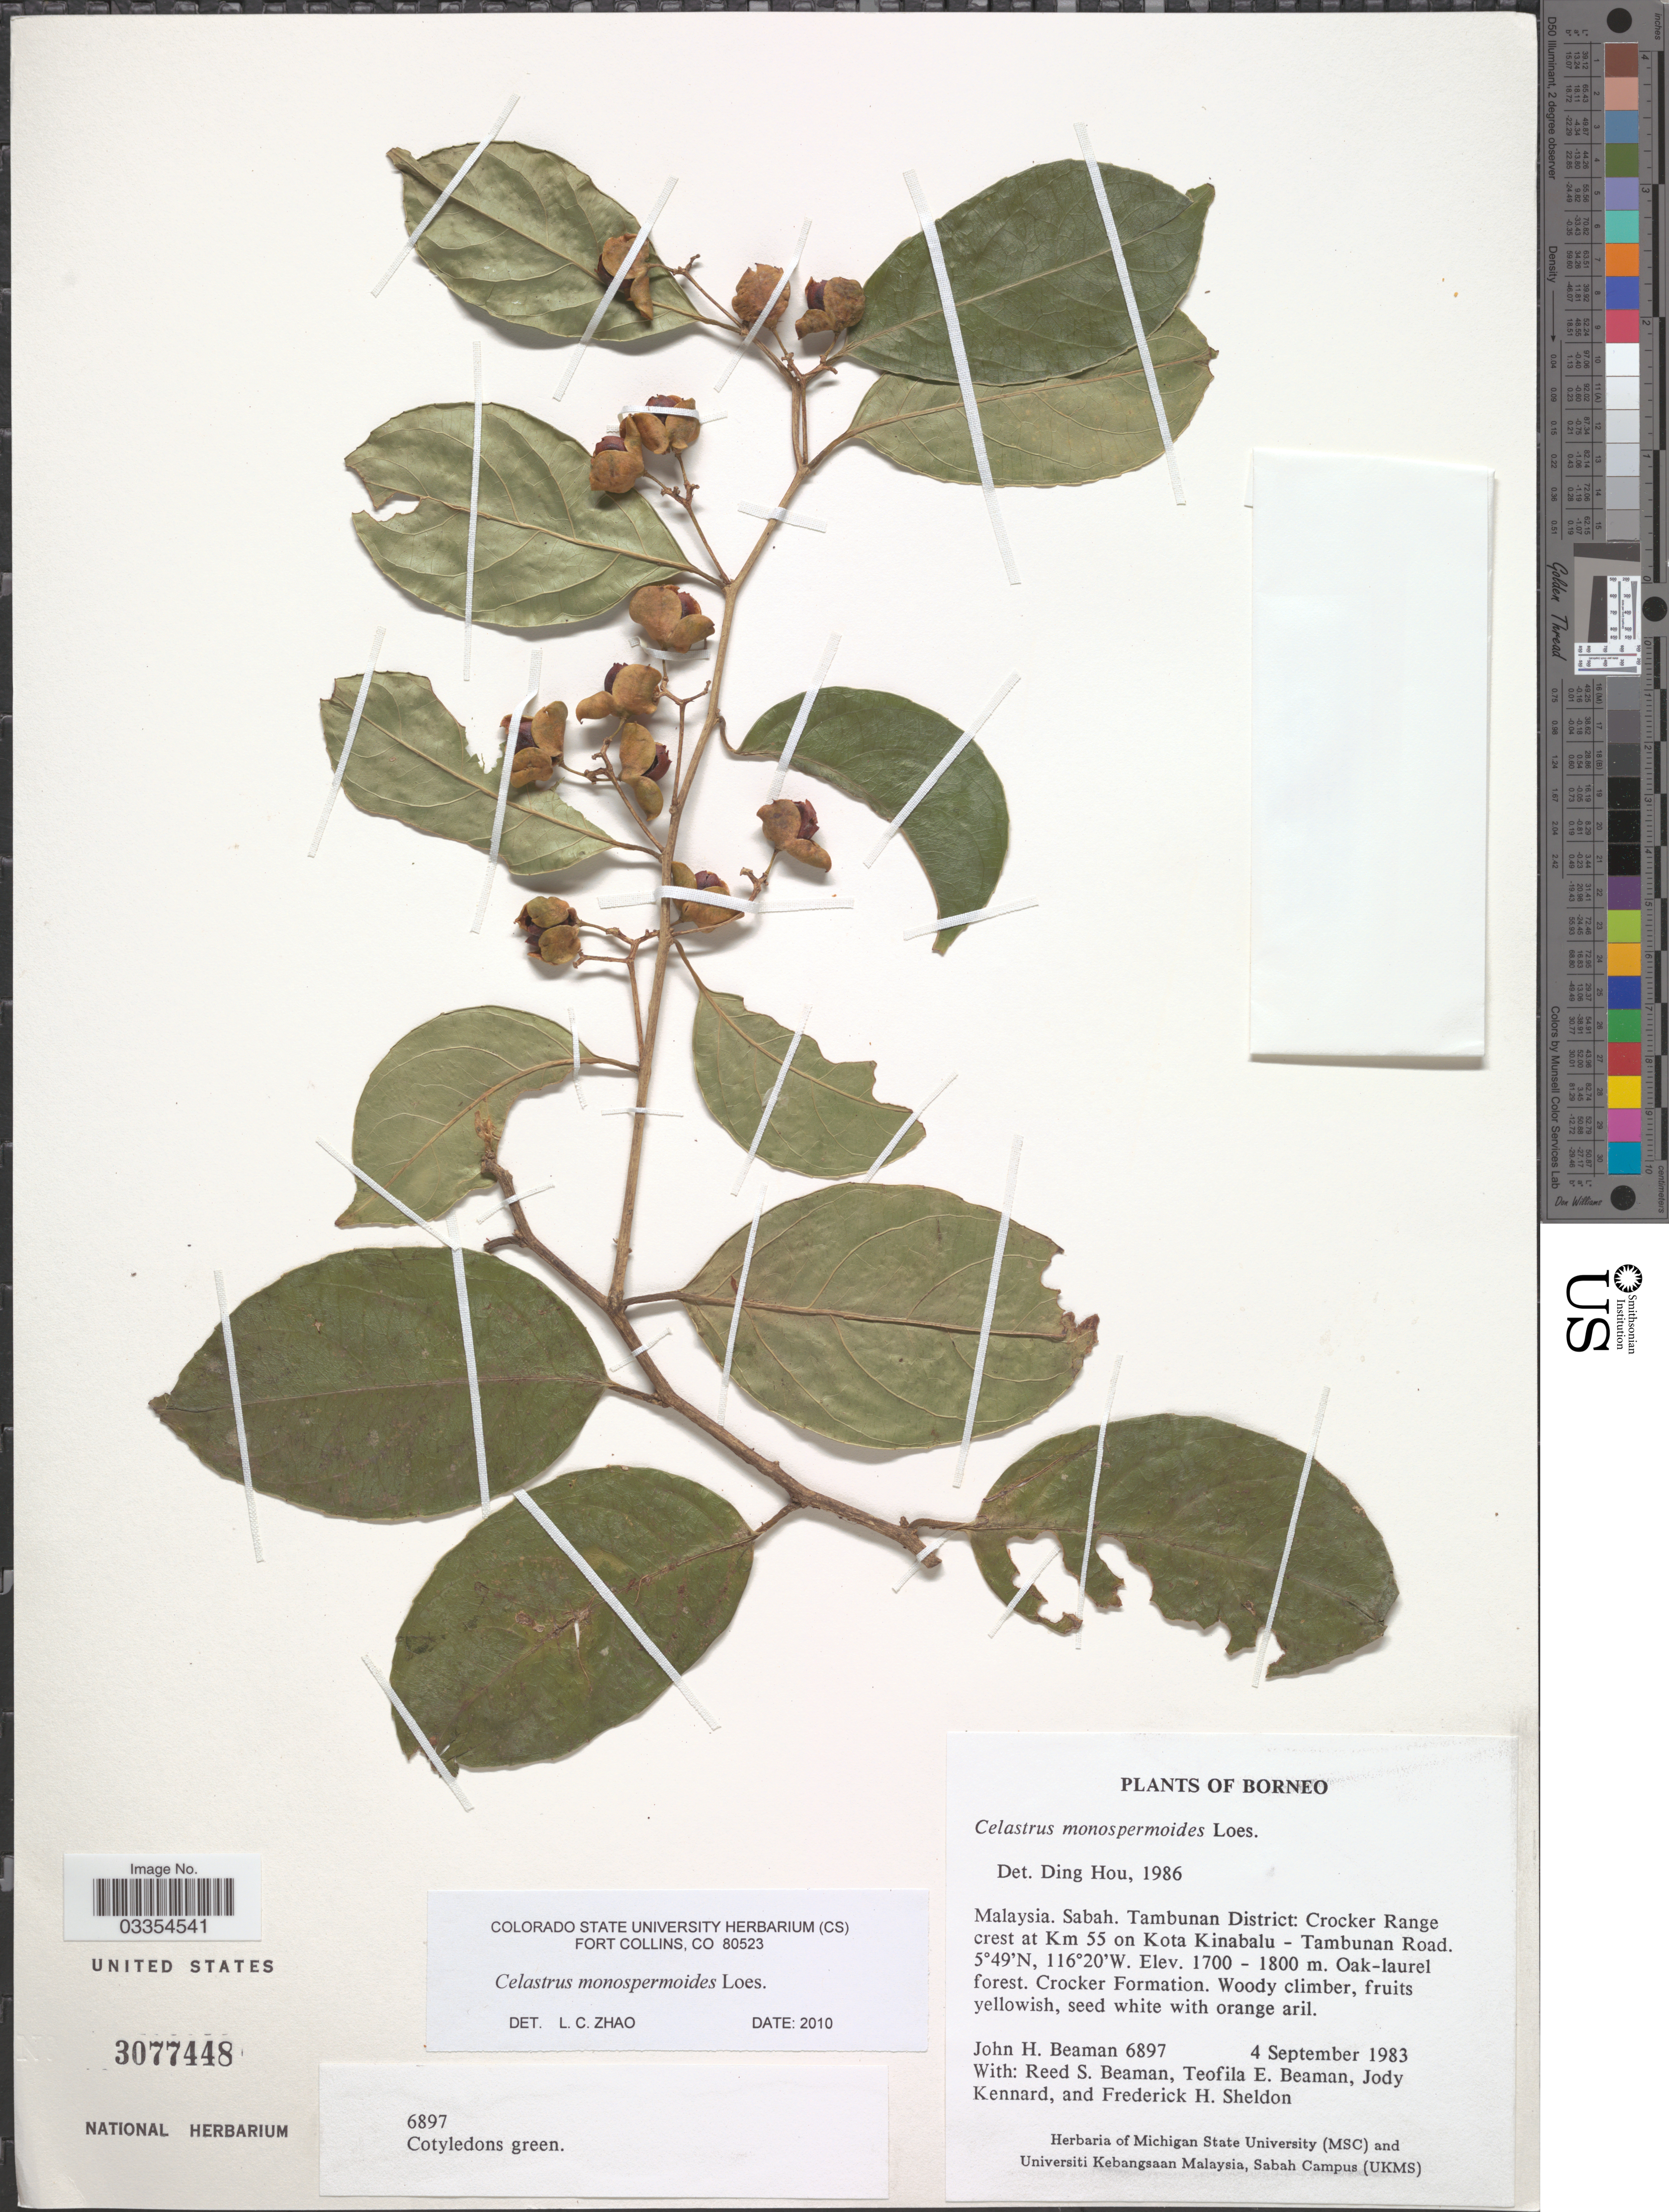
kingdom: Plantae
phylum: Tracheophyta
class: Magnoliopsida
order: Celastrales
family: Celastraceae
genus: Celastrus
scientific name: Celastrus monospermoides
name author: Loes.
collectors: J. H. Beaman, R. S. Beaman, T. E. Beaman, J. Kennard & F. Sheldon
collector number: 6897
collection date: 1983-09-04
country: Malaysia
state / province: Sabah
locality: Borneo, Tambunan District: Crocker Range crest at Km 55 on Kota Kinabalu - Tambunan Road.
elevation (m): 1700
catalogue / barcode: US 3077448